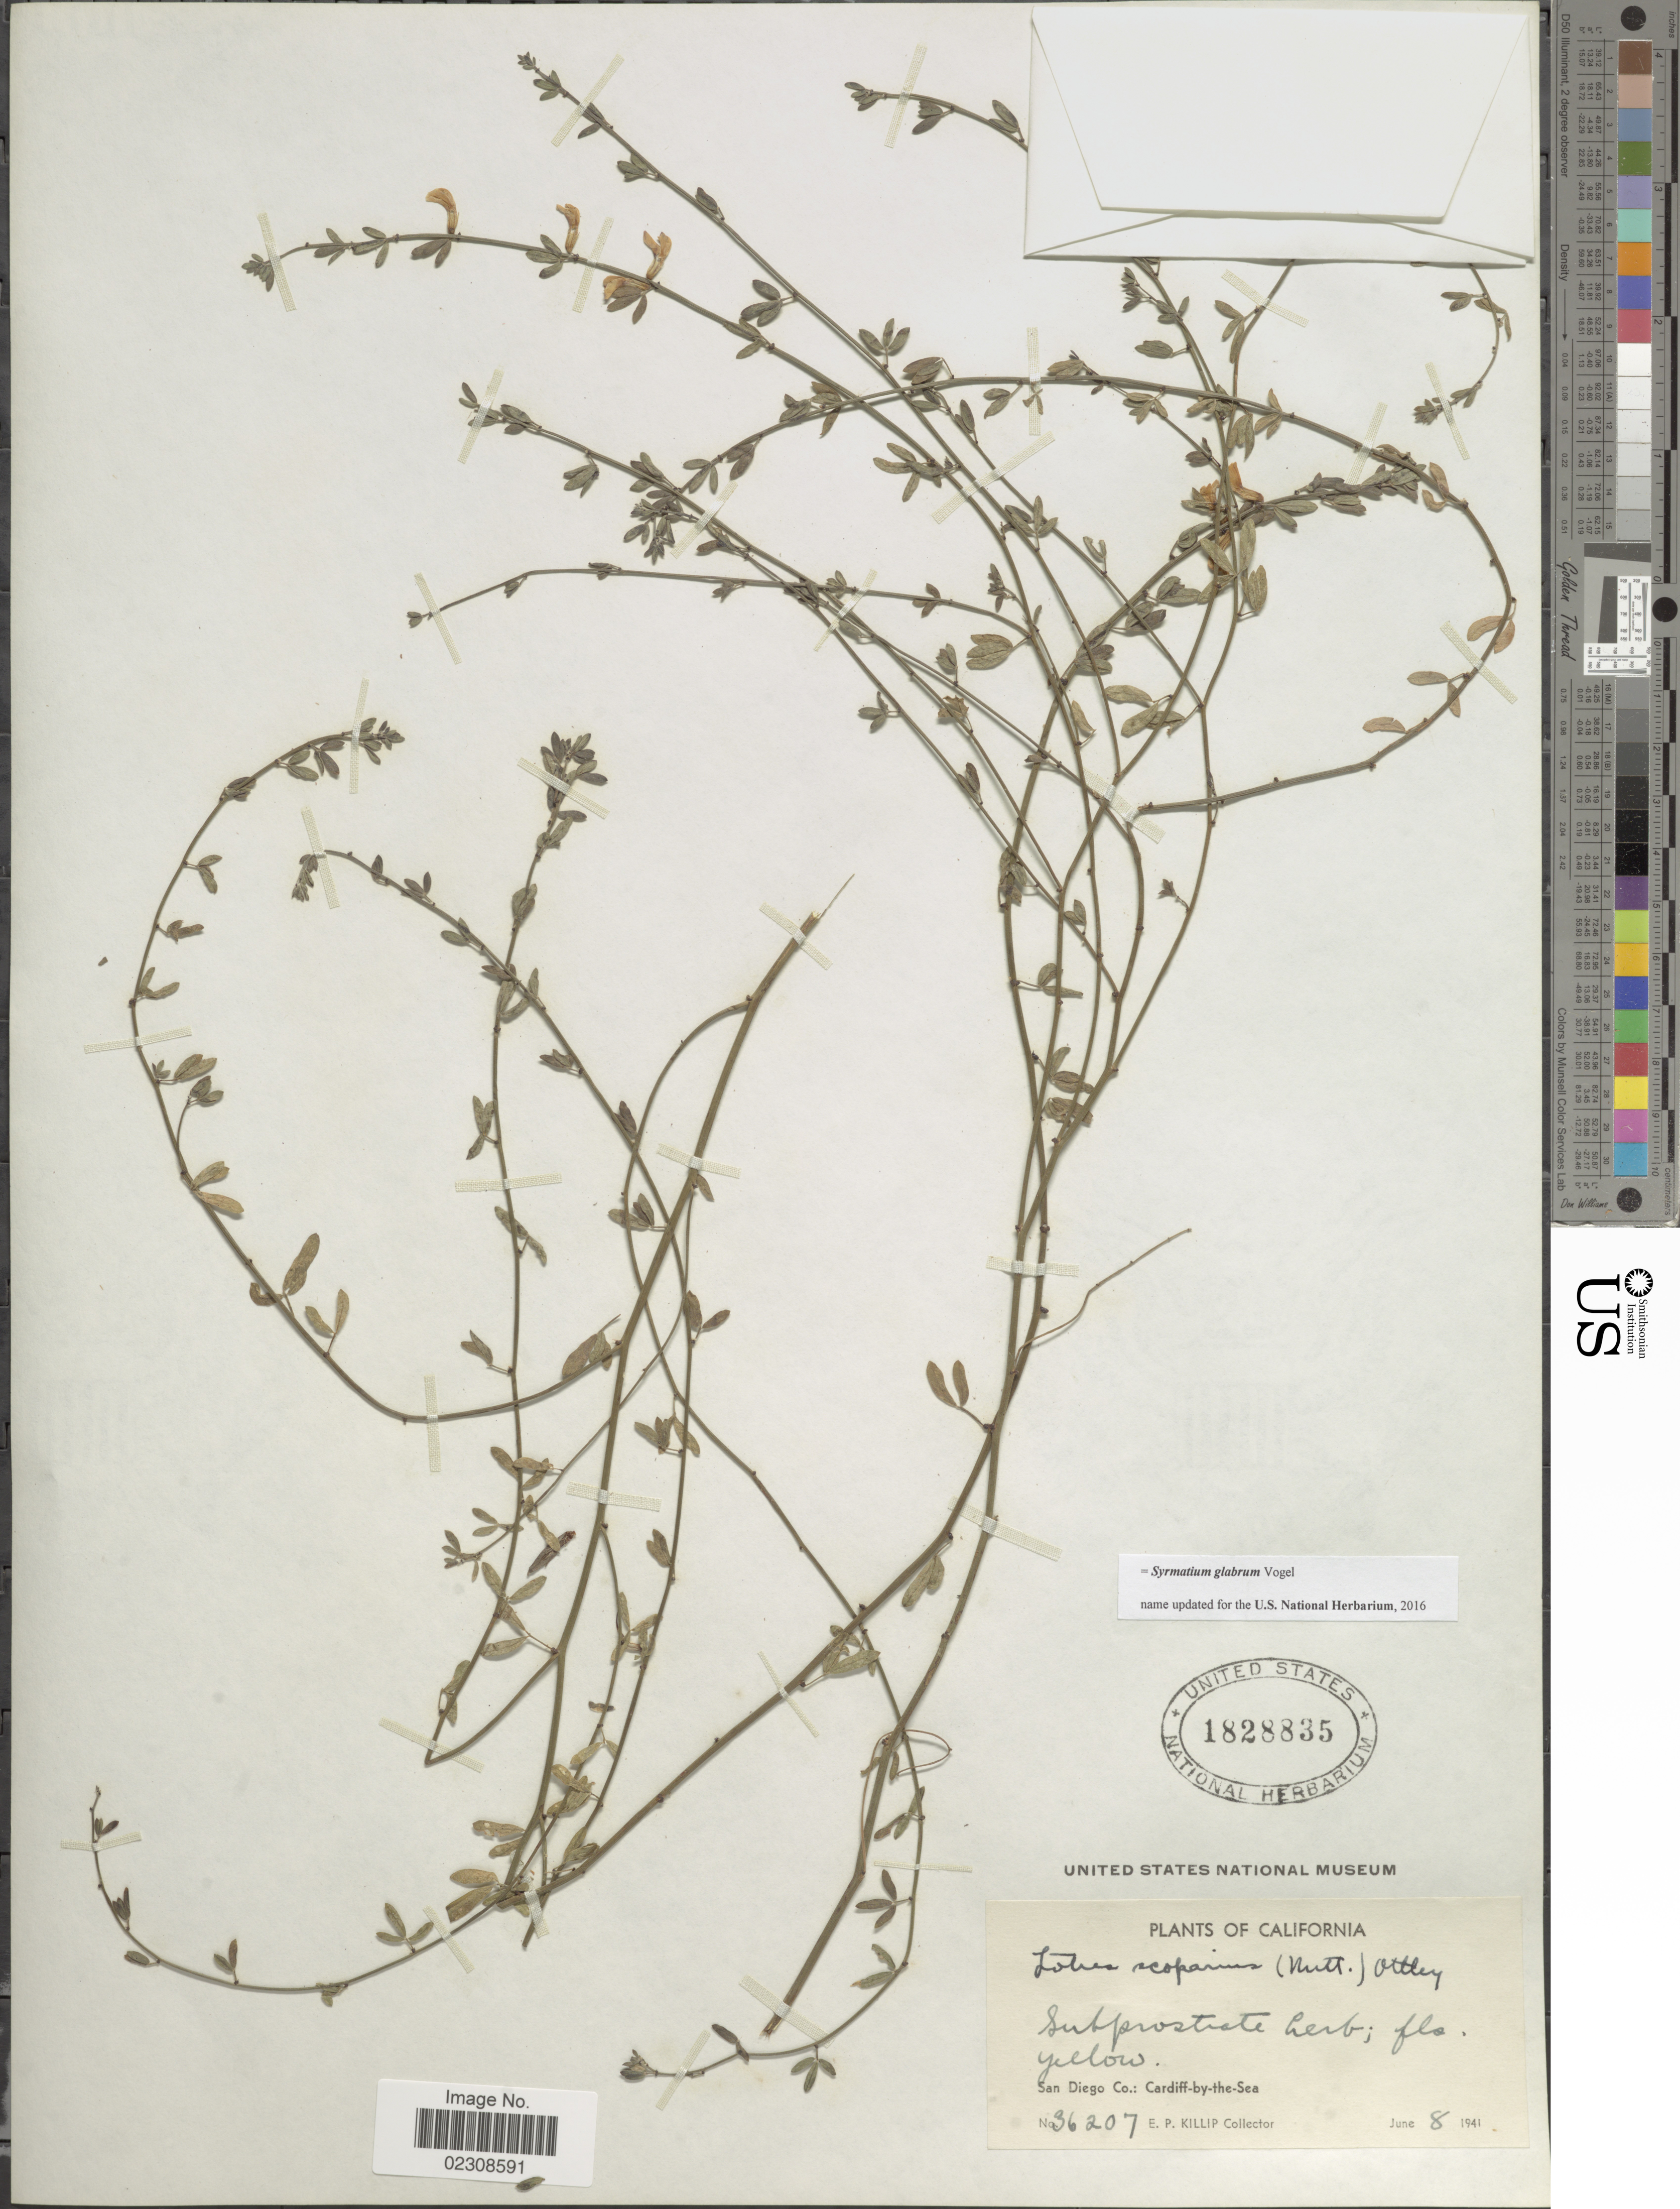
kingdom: Plantae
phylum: Tracheophyta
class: Magnoliopsida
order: Fabales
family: Fabaceae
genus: Syrmatium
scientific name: Syrmatium glabrum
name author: Vogel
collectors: E. P. Killip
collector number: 36207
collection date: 1941-06-08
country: United States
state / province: California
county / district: San Diego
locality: San Diego Co.: Cardiff-by-the-Sea.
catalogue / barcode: US 1828835